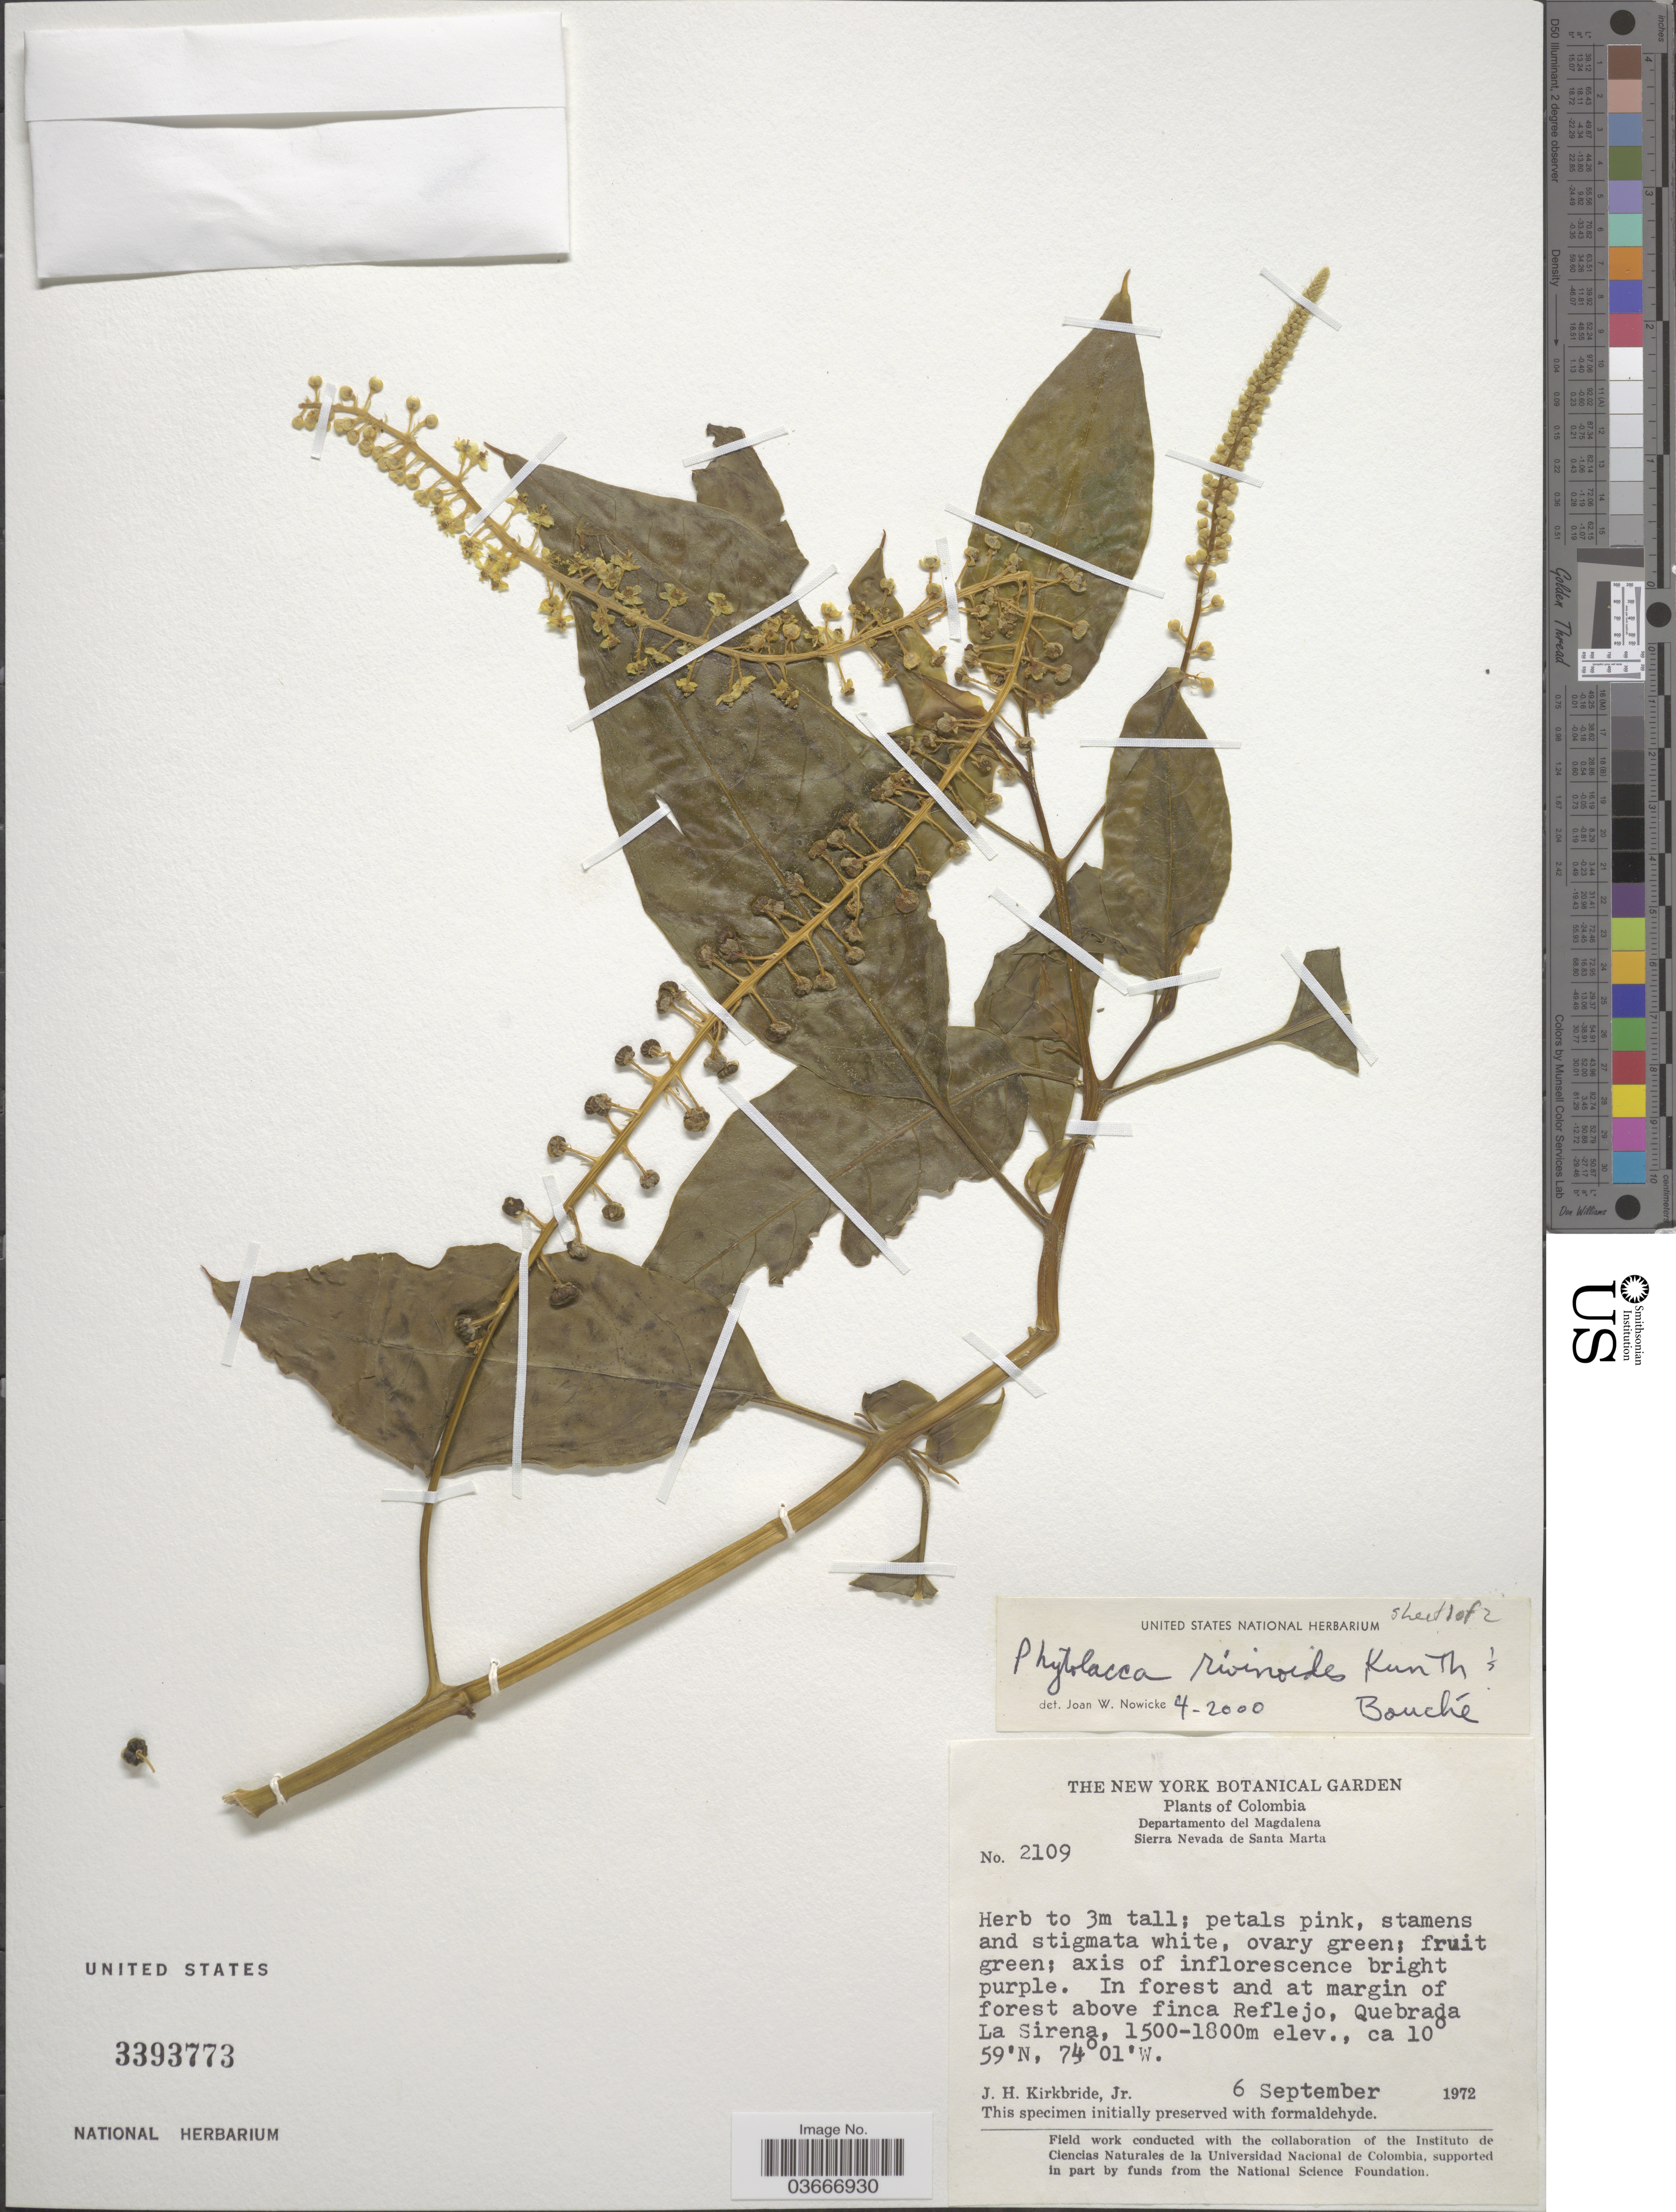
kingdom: Plantae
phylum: Tracheophyta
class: Magnoliopsida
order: Caryophyllales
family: Phytolaccaceae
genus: Phytolacca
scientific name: Phytolacca rivinoides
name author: Kunth & C.D. Bouché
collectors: J. H. Kirkbride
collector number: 2109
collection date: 1972-09-06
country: Colombia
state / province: Magdalena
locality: Departamento del Magdalena. Sierra Nevada de Santa Marta. In forest and at margin of forest above finca Reflejo, Quebrada La Sirena.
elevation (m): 1500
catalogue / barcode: US 3393773